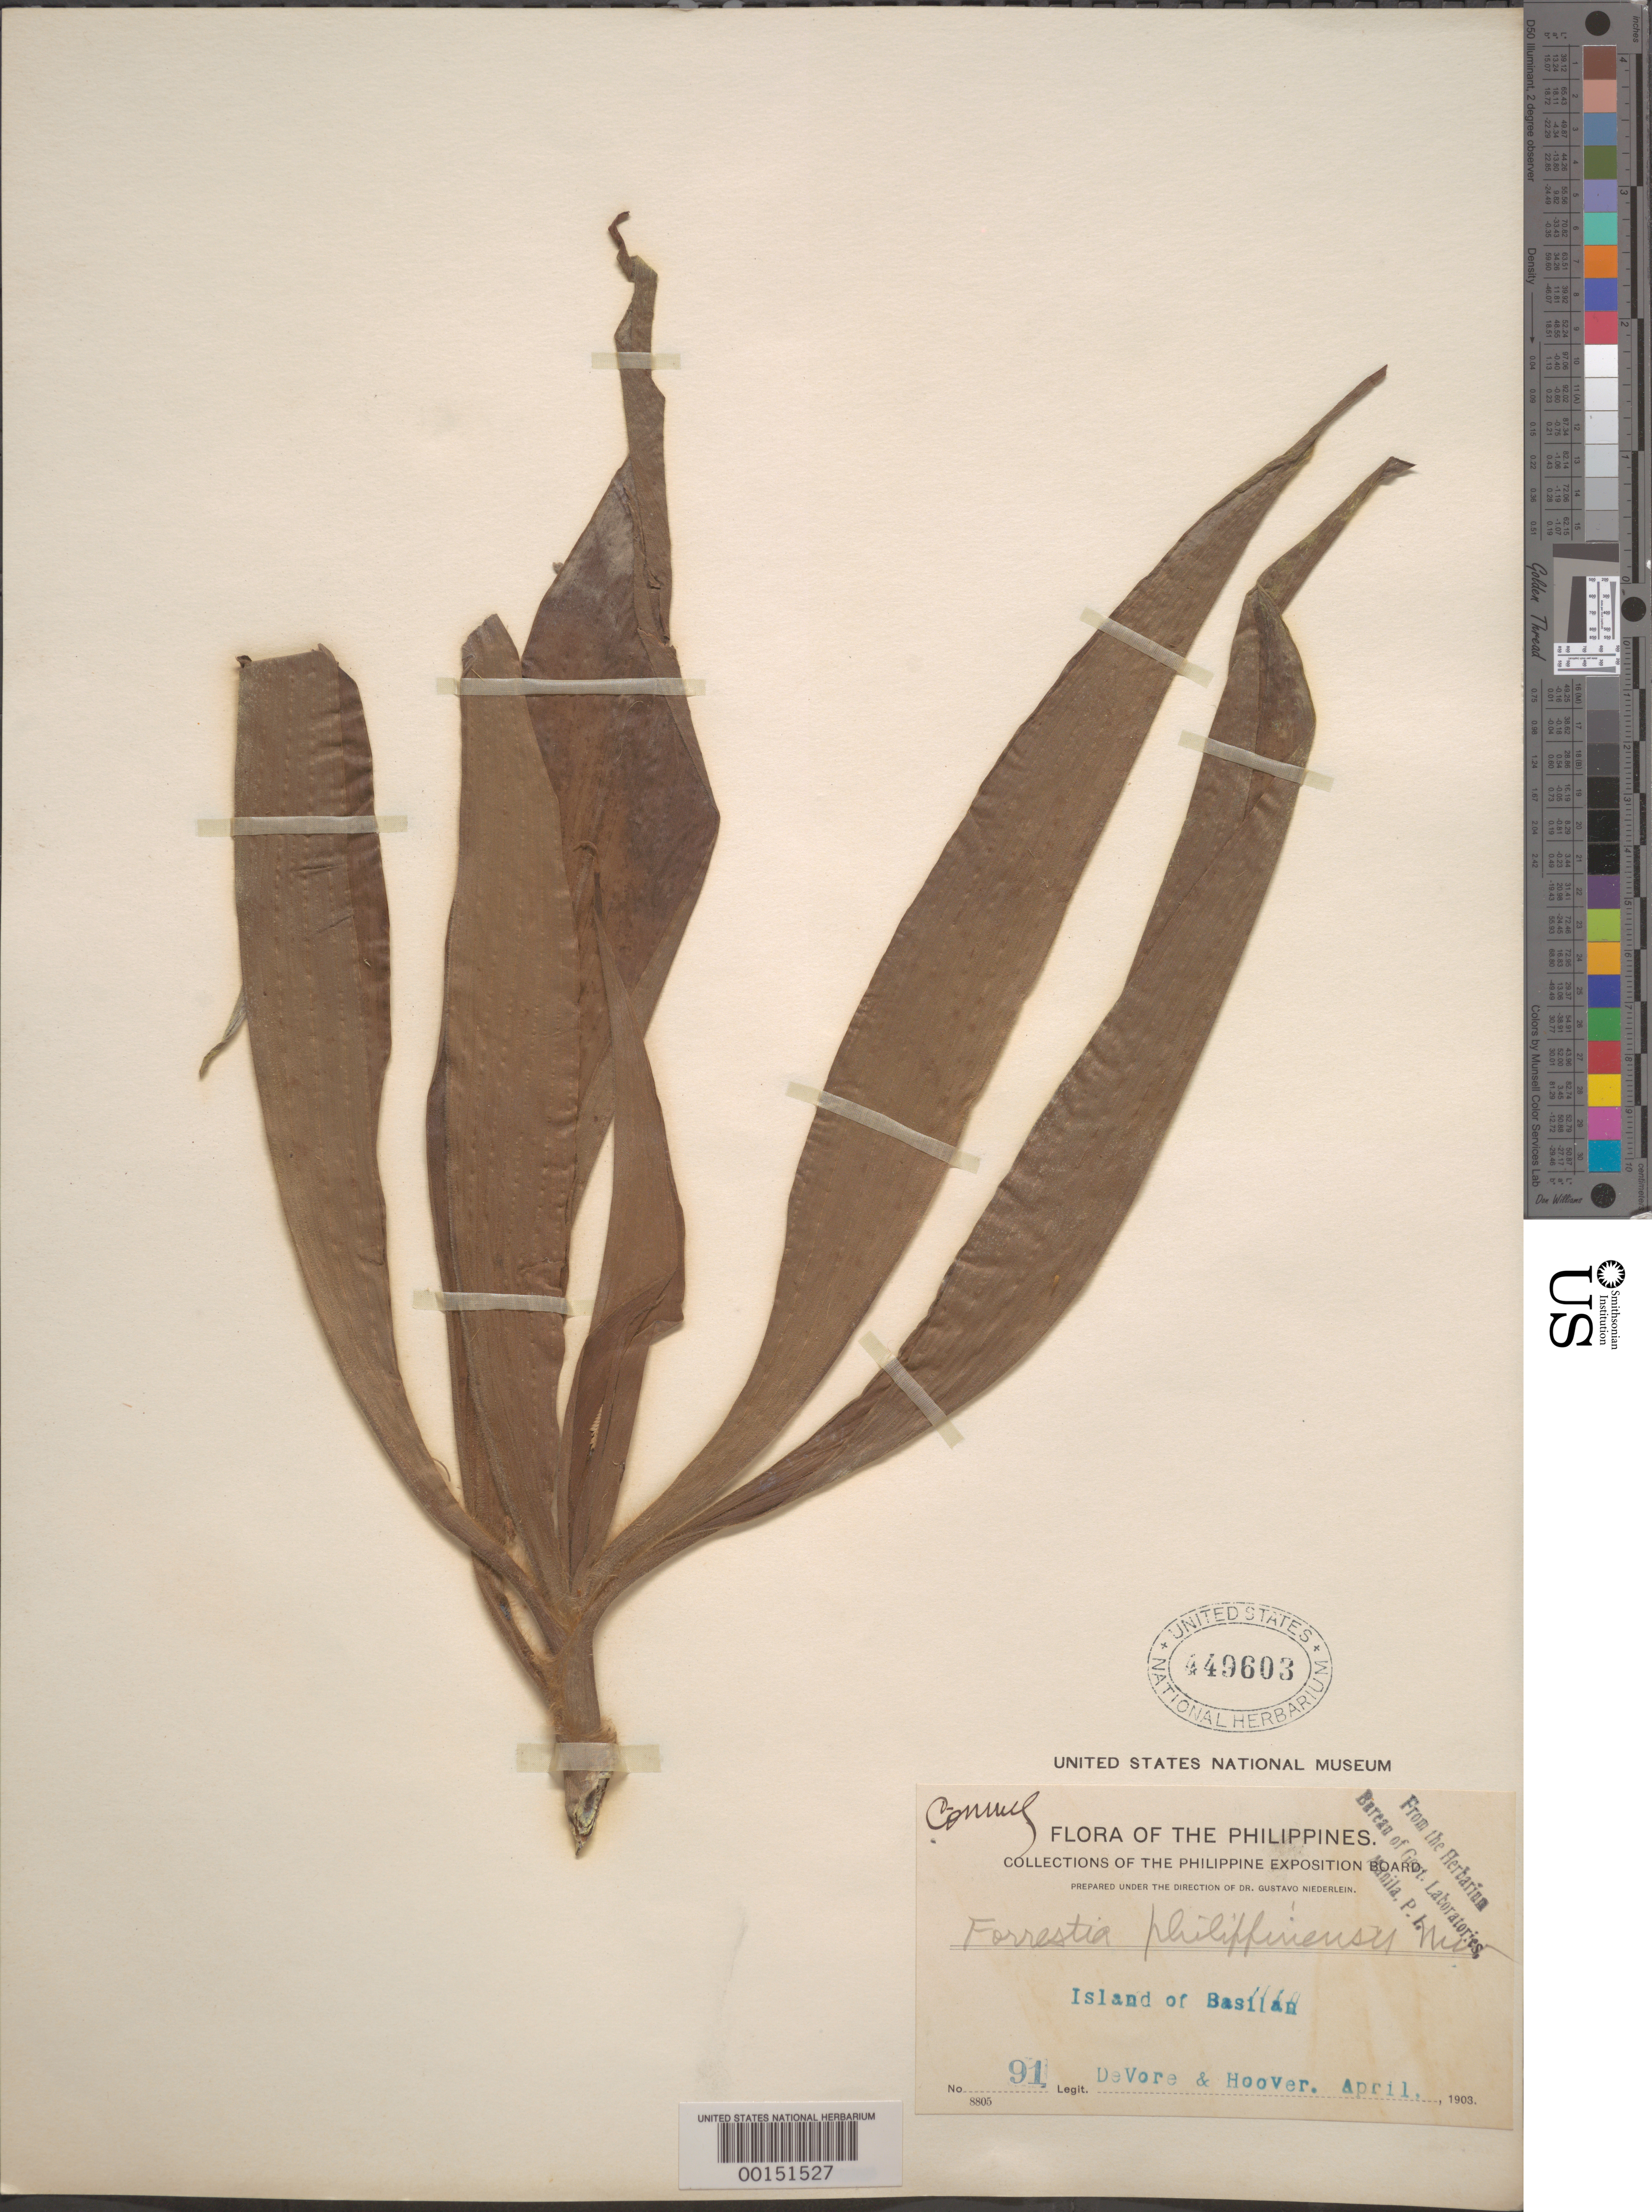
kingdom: Plantae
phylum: Tracheophyta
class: Liliopsida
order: Commelinales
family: Commelinaceae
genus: Amischotolype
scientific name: Amischotolype hispida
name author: (A. Rich.) D.Y. Hong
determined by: Strong, Mark T., (BOT), Smithsonian Institution - National Museum of Natural History (UNITED STATES)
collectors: B. F. DeVore & C. L. Hoover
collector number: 91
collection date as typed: Apr 1903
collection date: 1903-04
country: Philippines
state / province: Muslim Mindanao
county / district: Basilan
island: Basilan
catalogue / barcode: US 449603